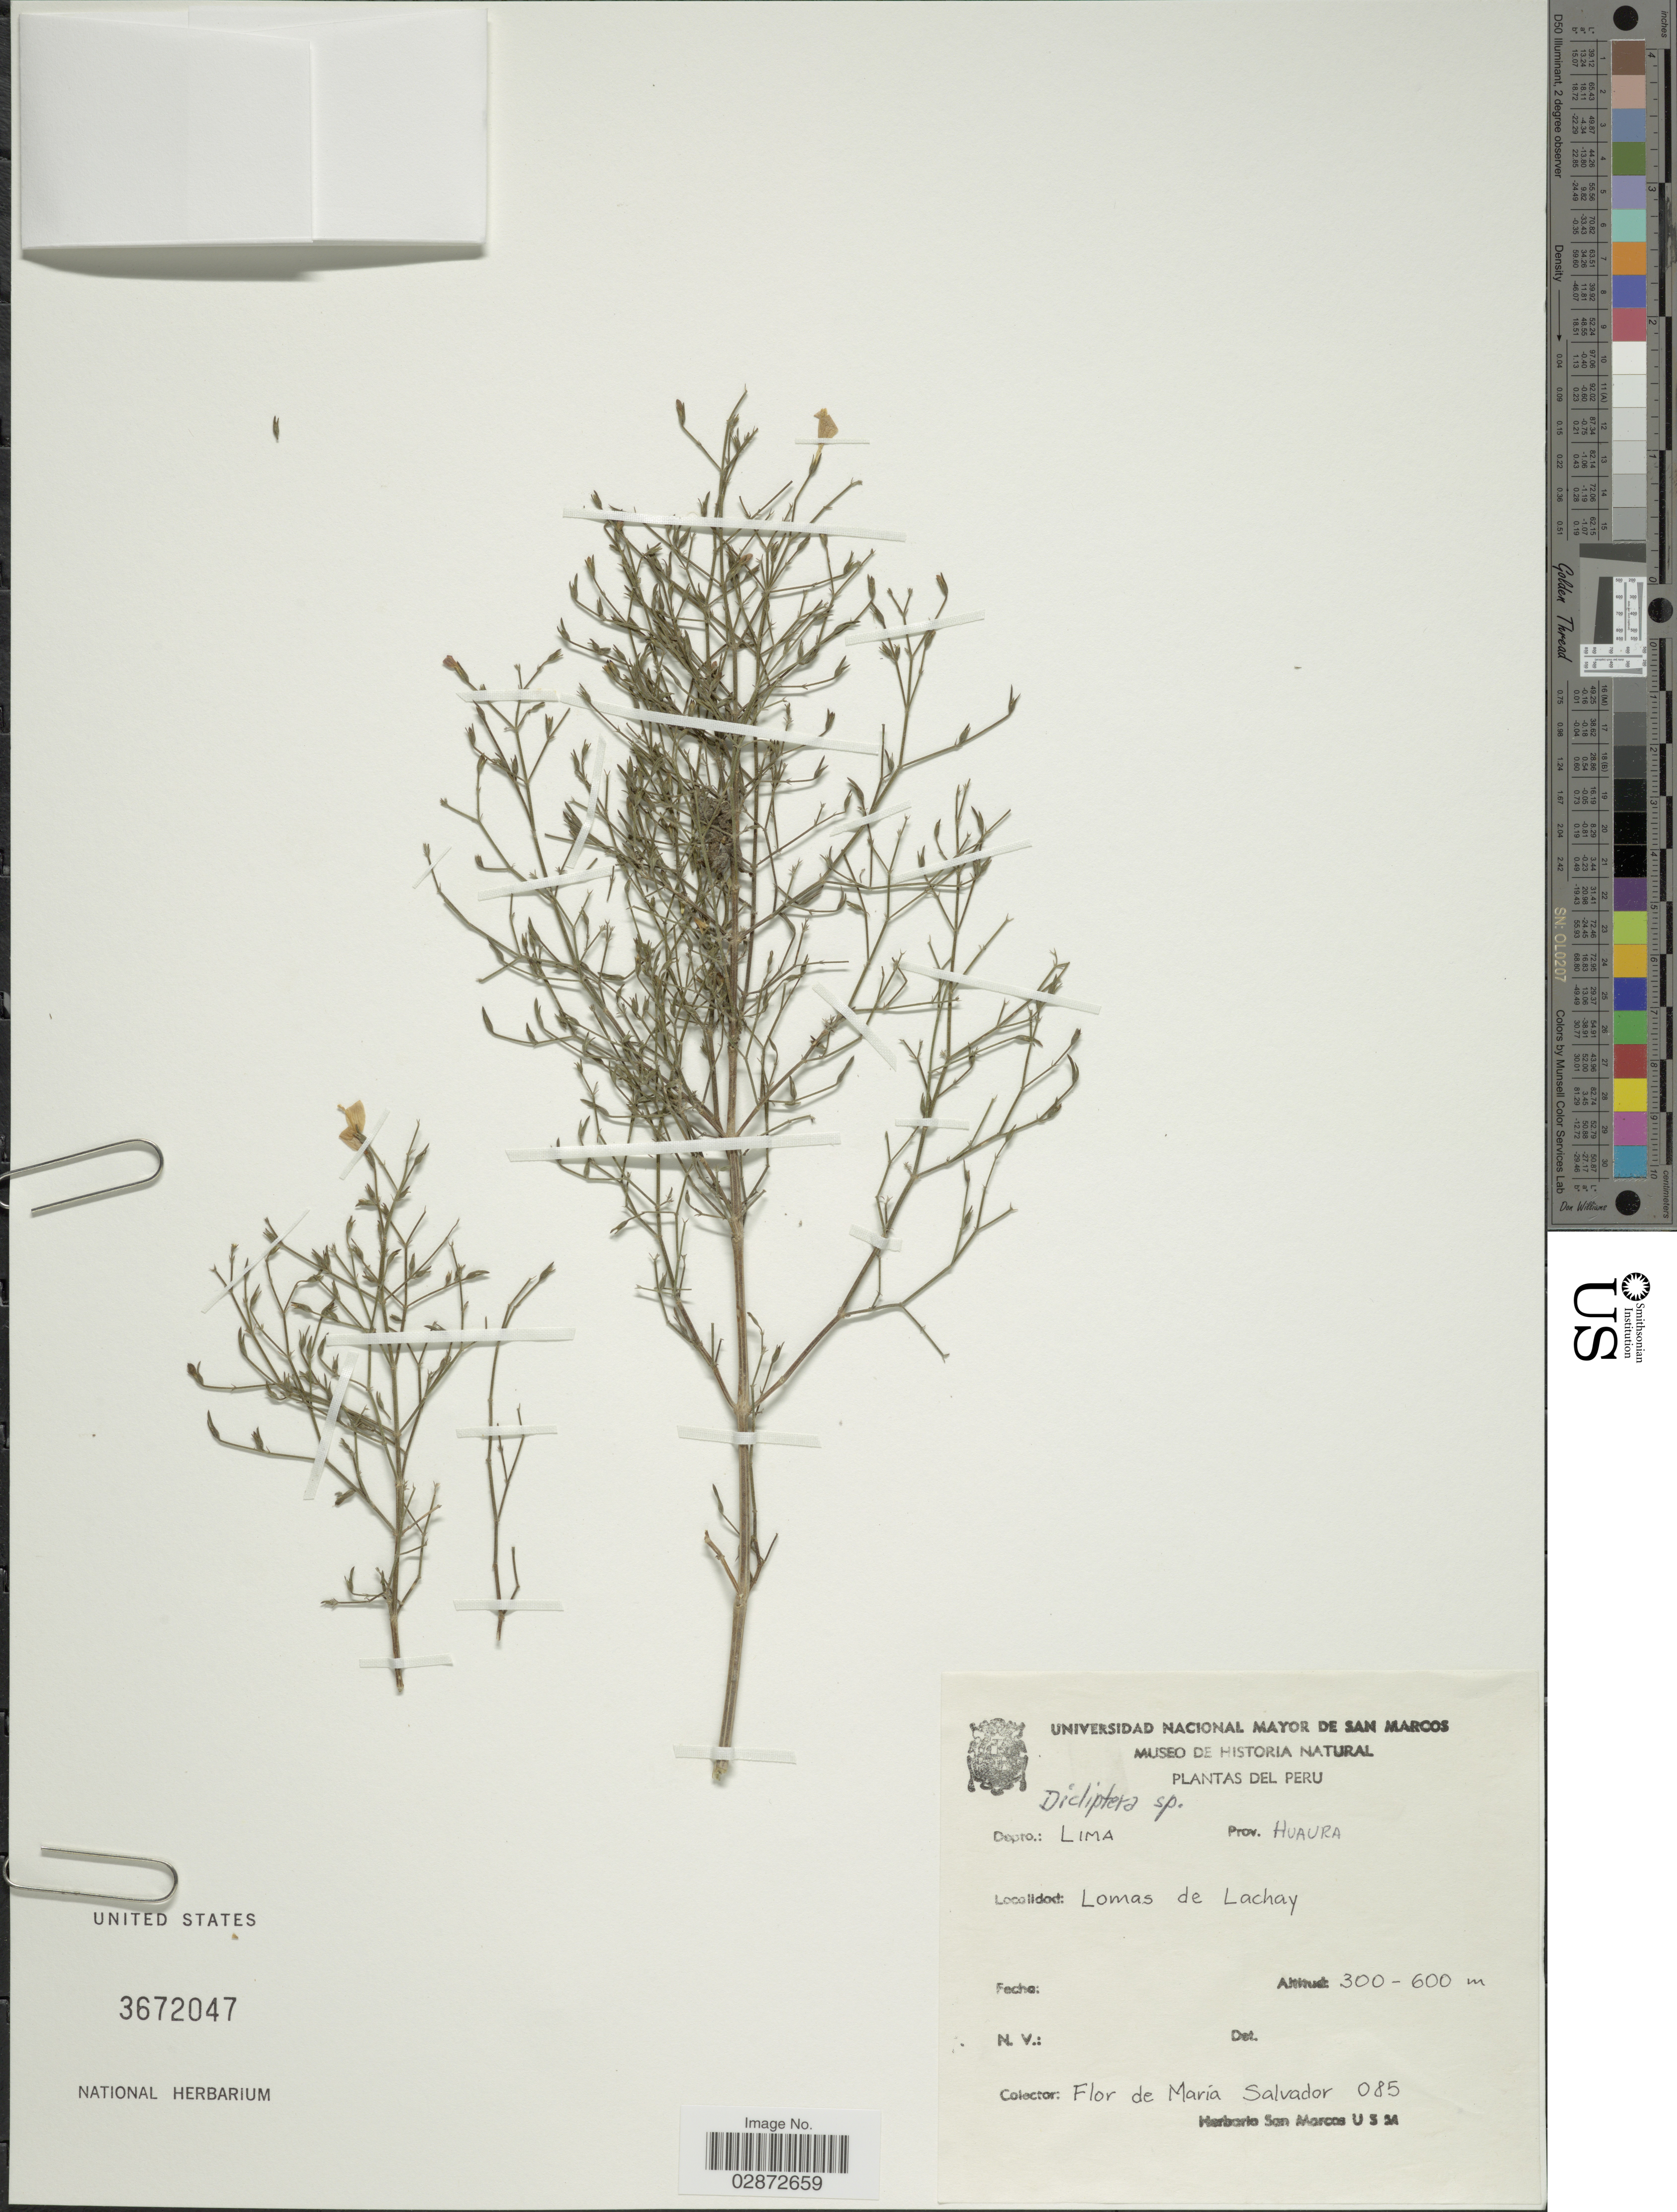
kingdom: Plantae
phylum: Tracheophyta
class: Magnoliopsida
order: Lamiales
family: Acanthaceae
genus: Dicliptera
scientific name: Dicliptera sp.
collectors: F. Salvador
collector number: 085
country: Peru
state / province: Lima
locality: Depto.: Lima. Prov. Huaura. Lomas de Lachay.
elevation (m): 300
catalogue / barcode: US 3672047